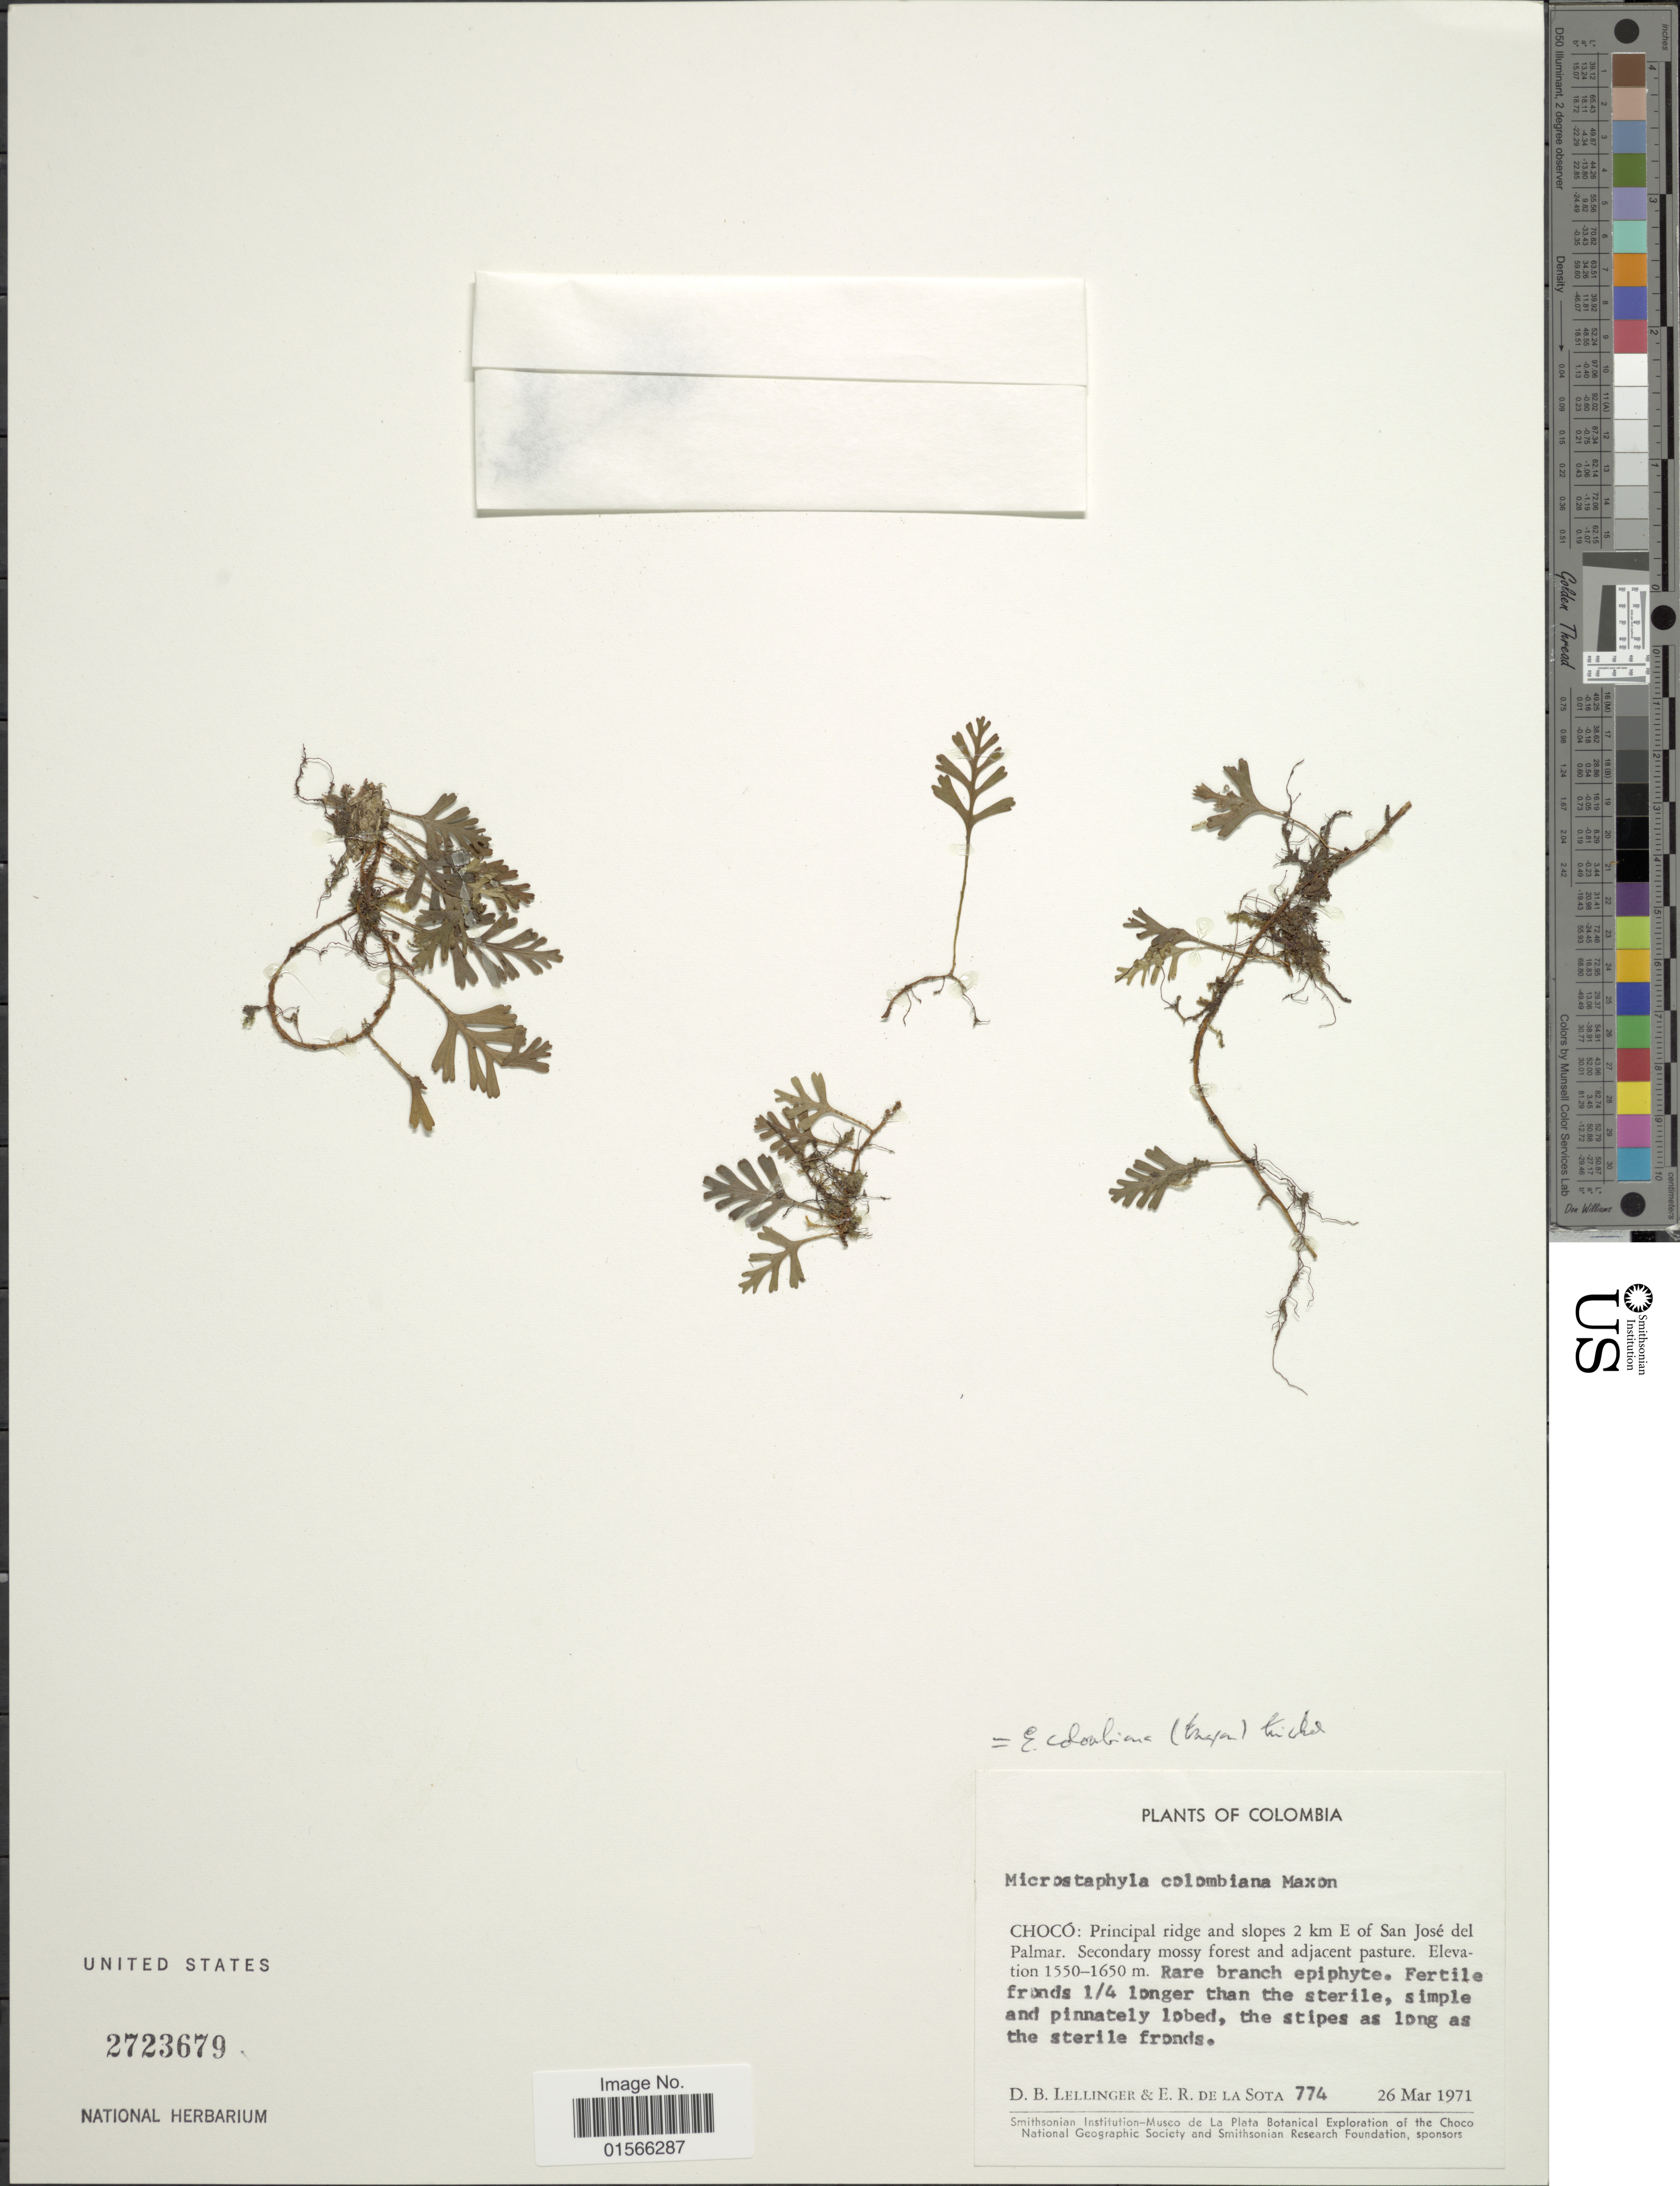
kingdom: Plantae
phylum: Tracheophyta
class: Polypodiopsida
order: Polypodiales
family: Dryopteridaceae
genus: Elaphoglossum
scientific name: Elaphoglossum colombianum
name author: (Maxon) Mickel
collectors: D. B. Lellinger & E. R. de la Sota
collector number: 774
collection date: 1971-03-26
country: Colombia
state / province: Chocó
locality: Principal ridge and slope 2 km E of San José del Palmar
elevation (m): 1550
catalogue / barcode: US 2723679